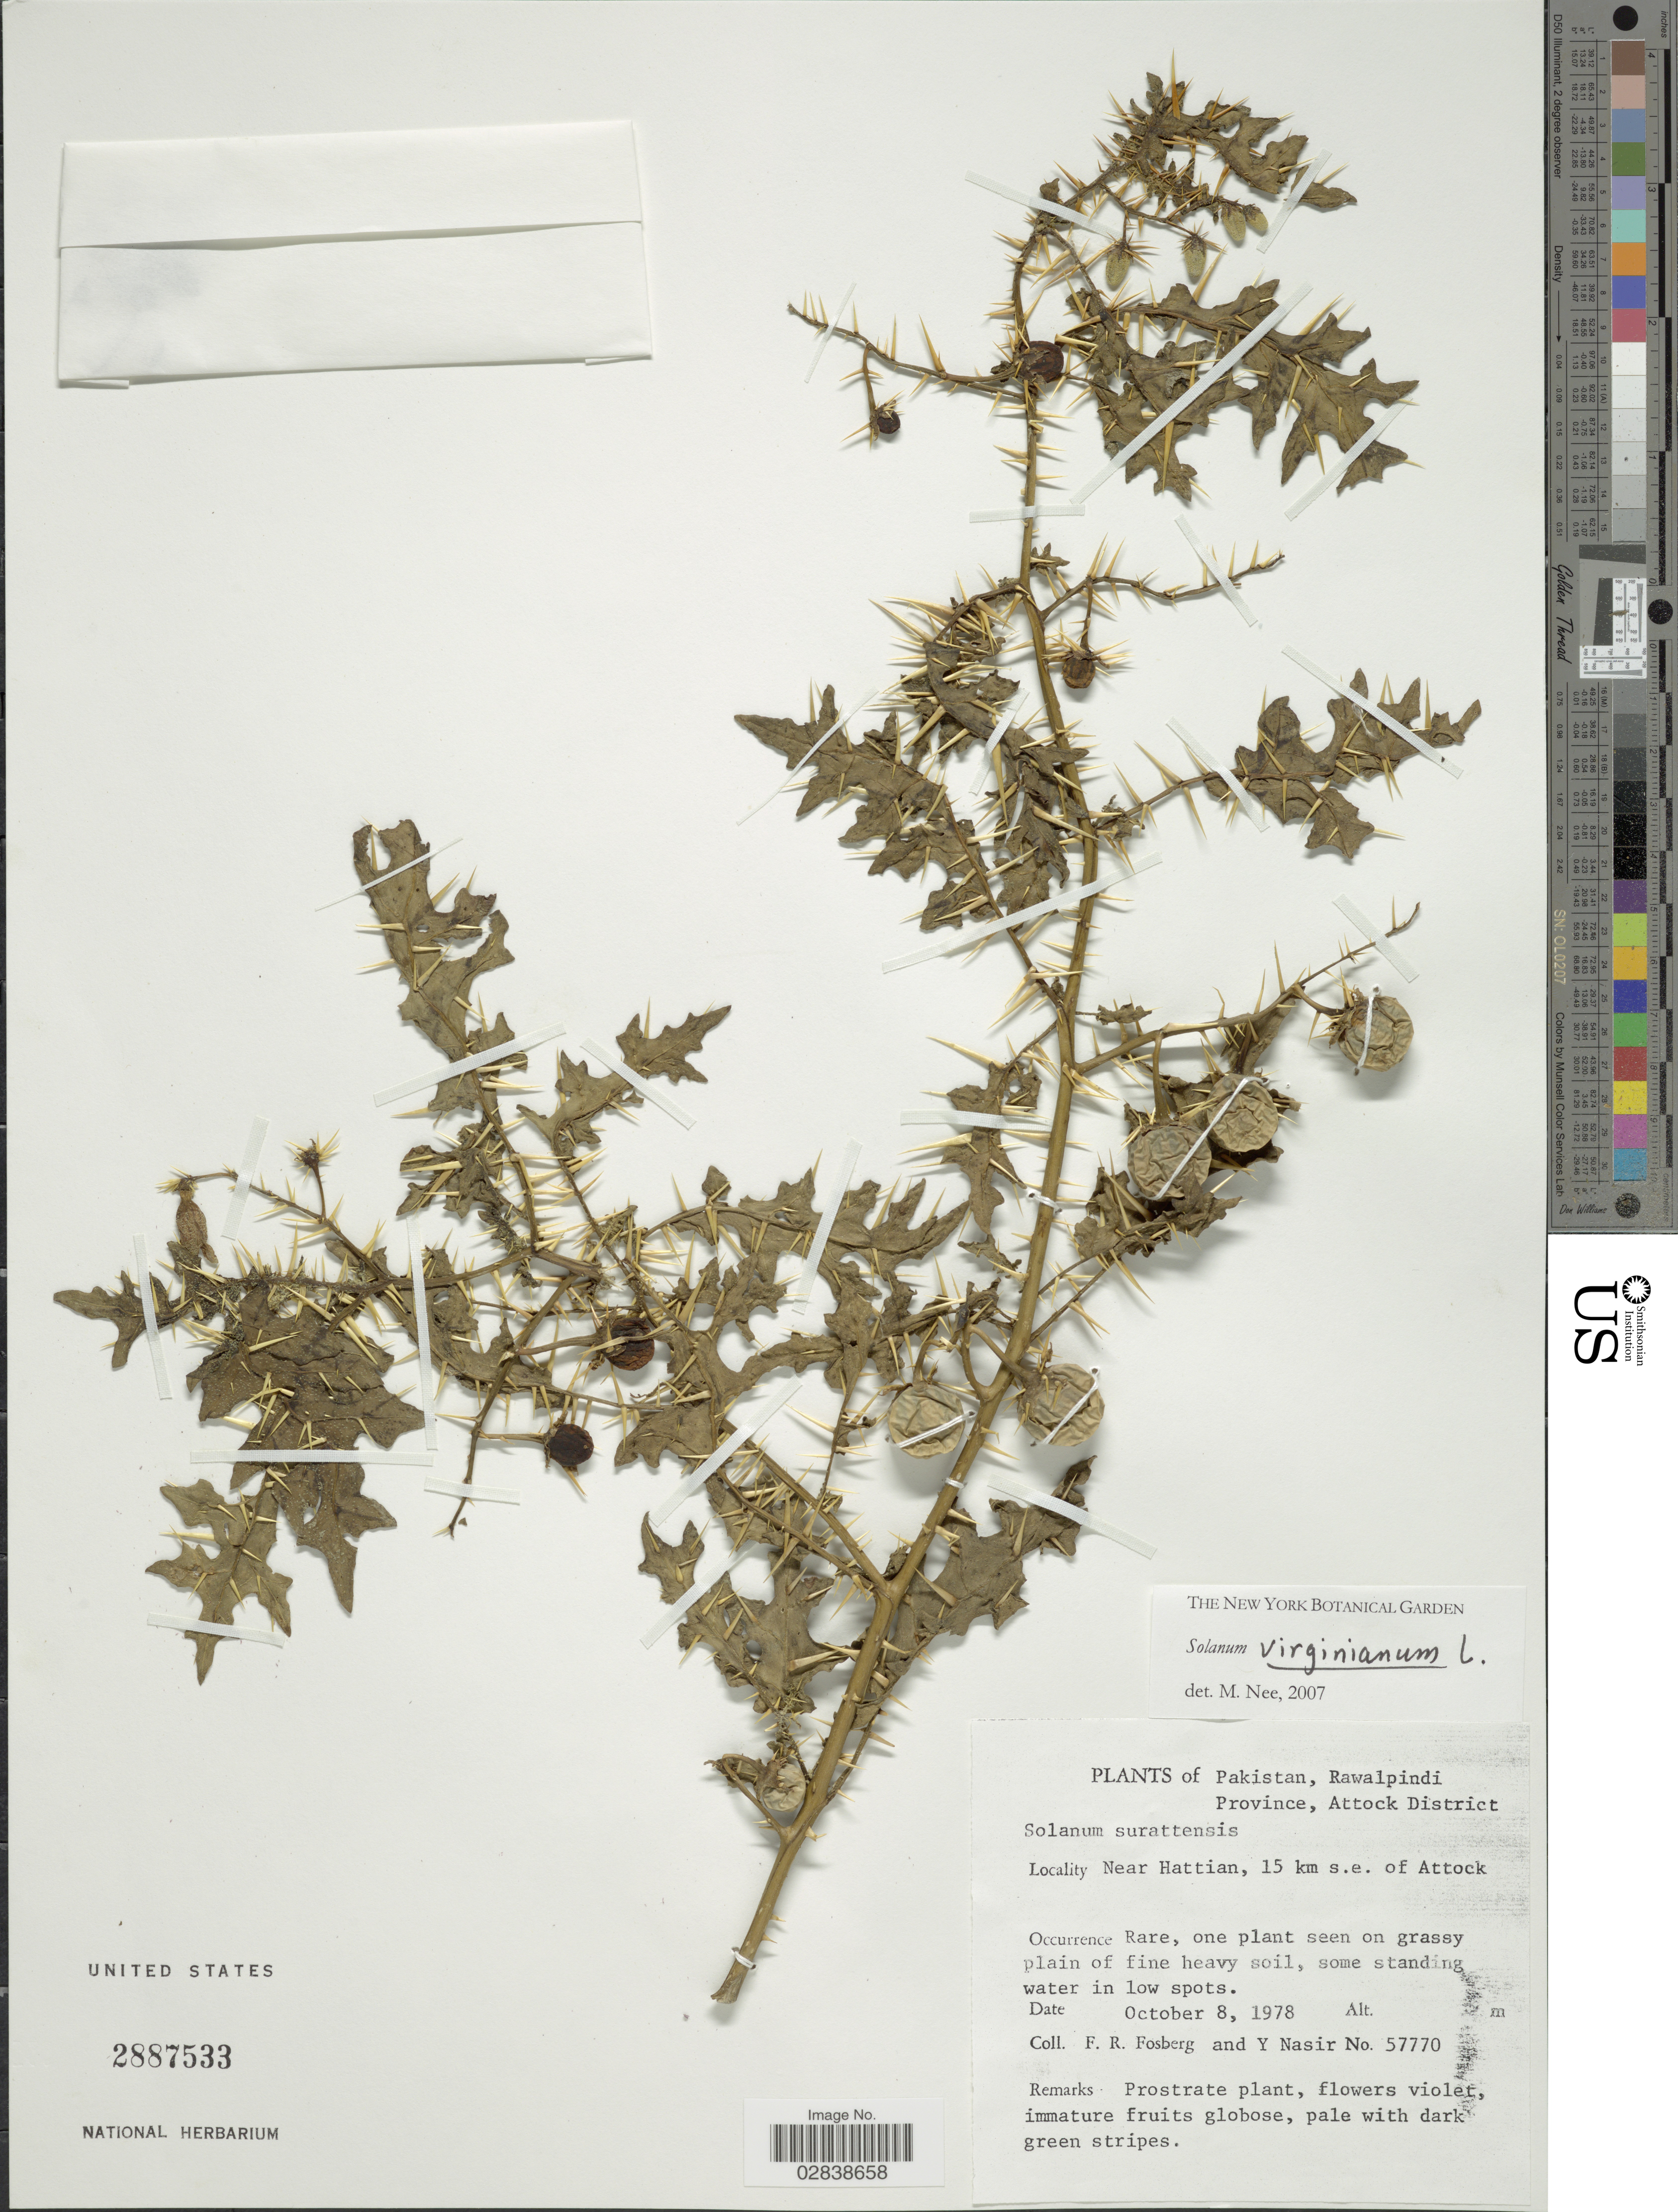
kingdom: Plantae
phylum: Tracheophyta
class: Magnoliopsida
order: Solanales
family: Solanaceae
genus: Solanum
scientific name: Solanum virginianum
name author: L.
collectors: F. R. Fosberg & Y. Nasir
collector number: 57770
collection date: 1978-10-08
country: Pakistan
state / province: Punjab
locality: Rawalpindi Province, Attock District. Near Hattian, 15 km s.e. of Attock.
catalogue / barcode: US 2887533